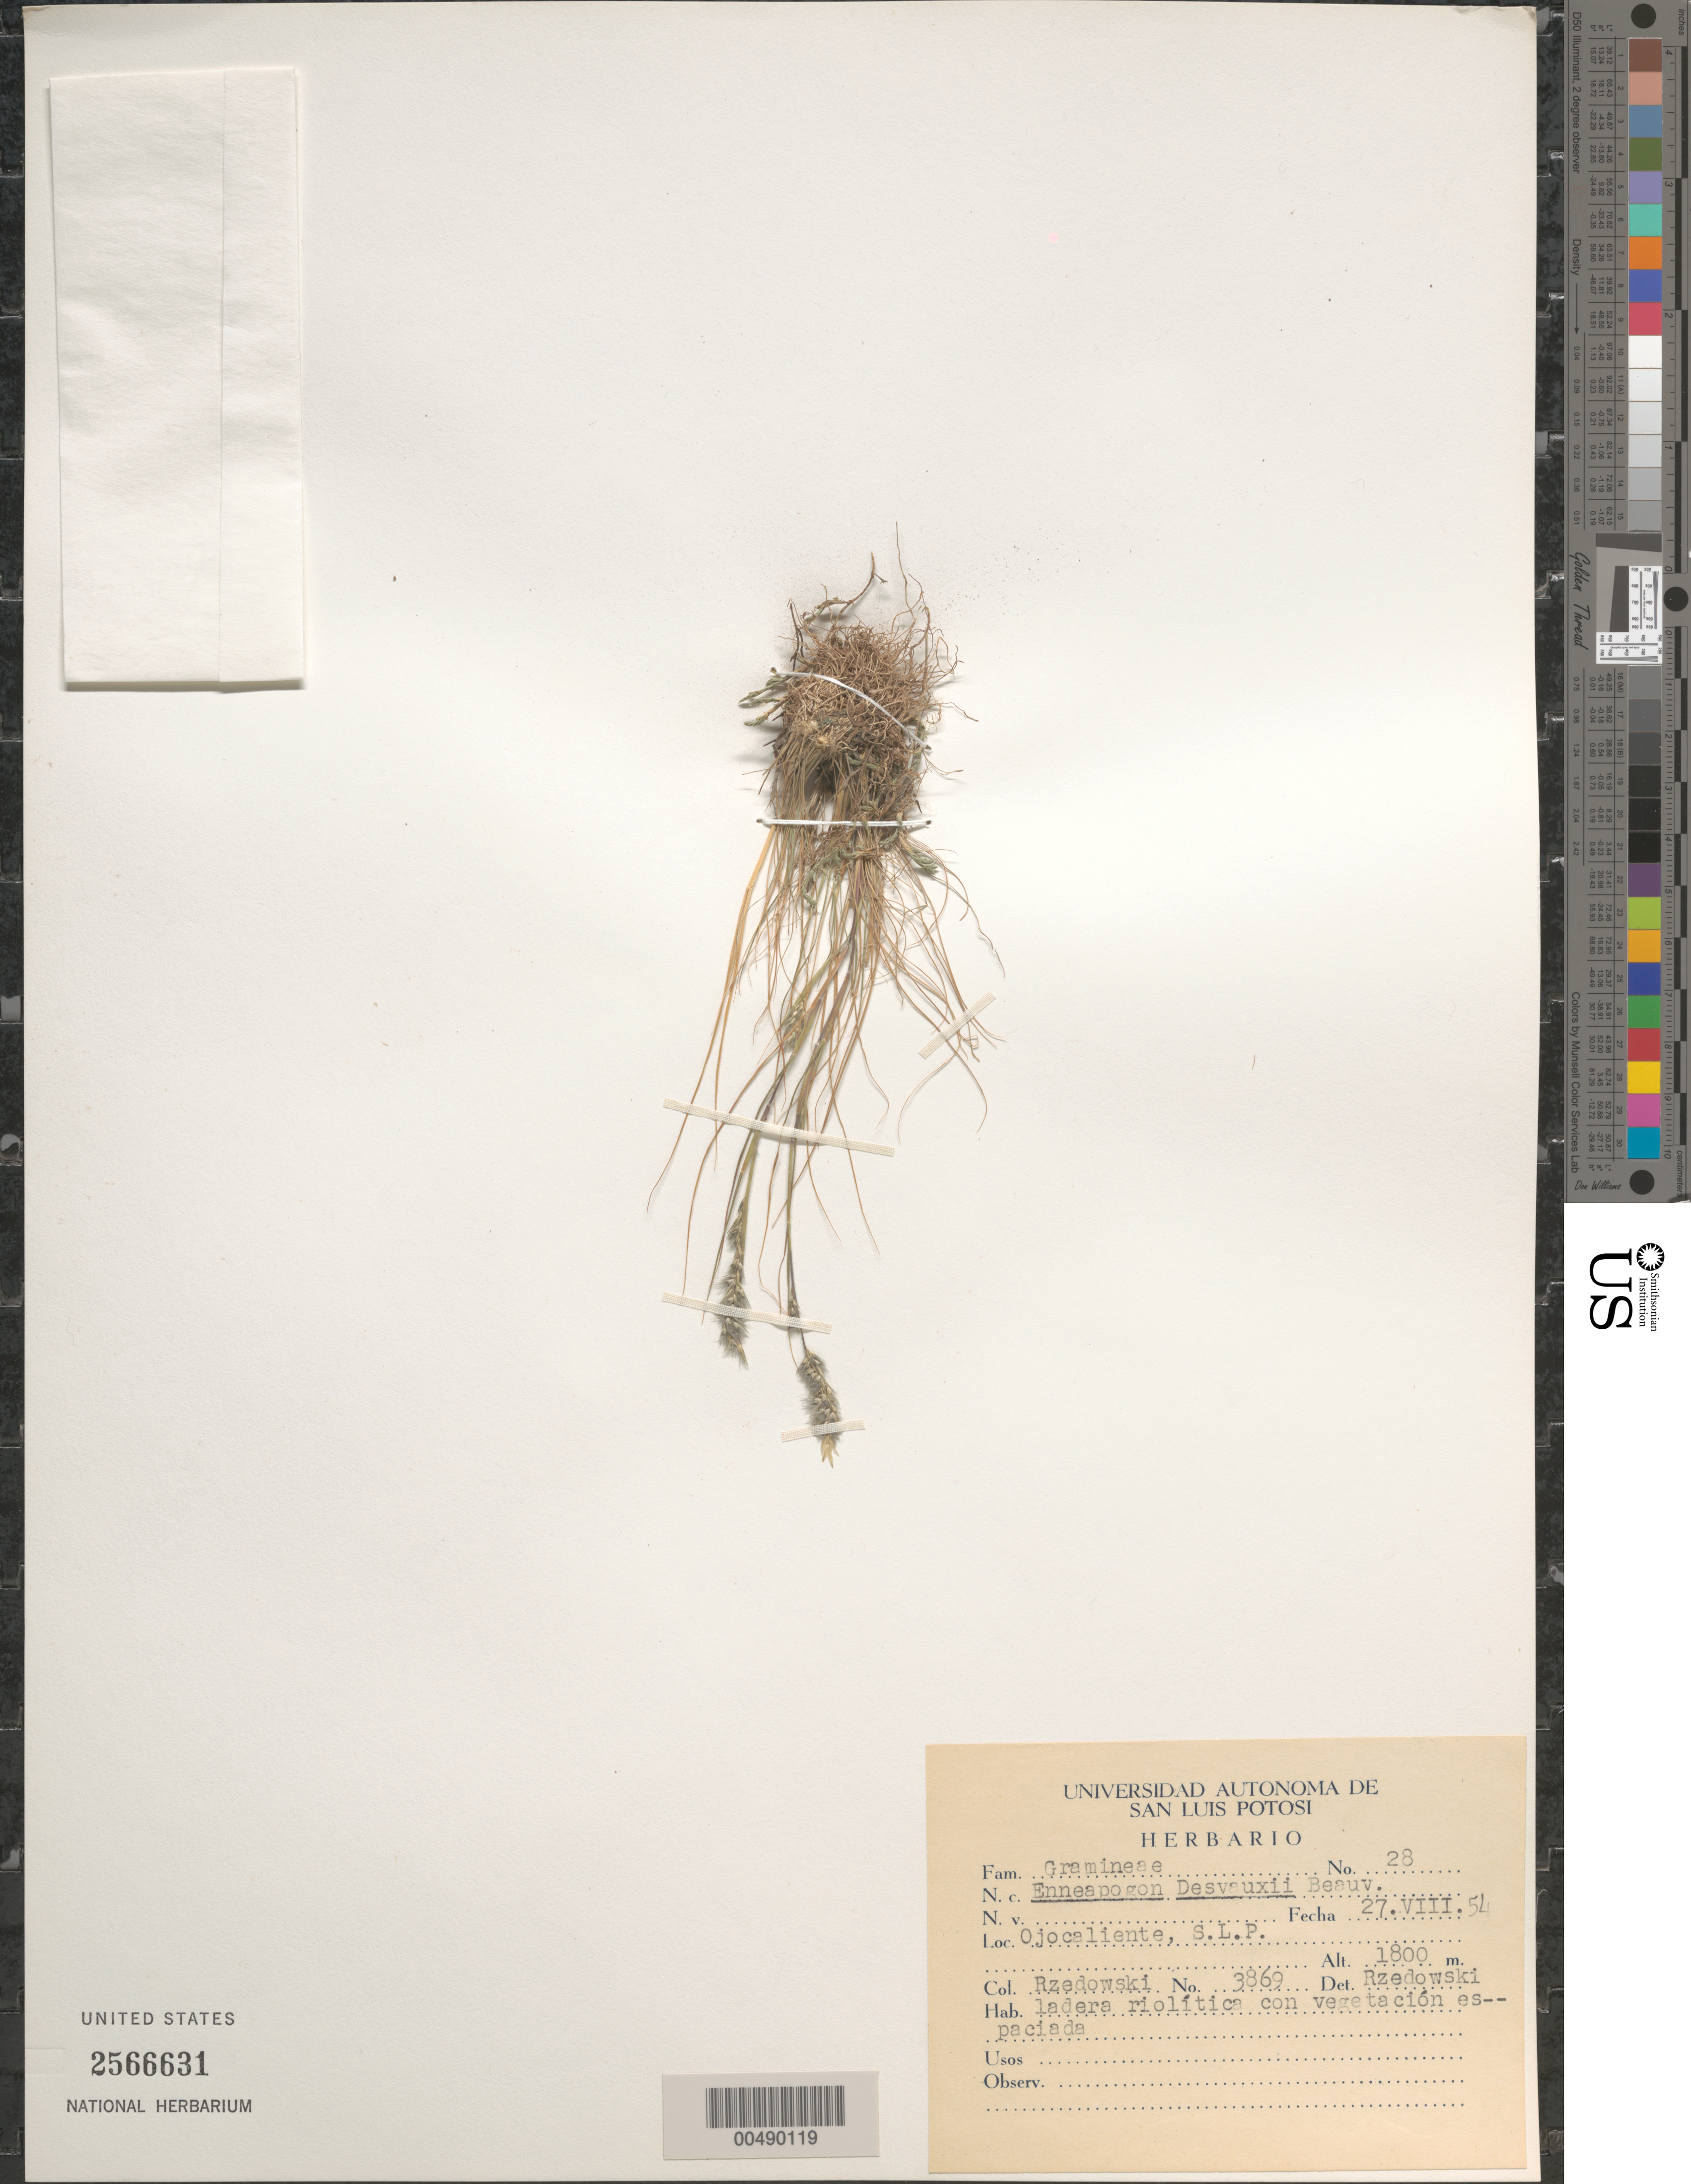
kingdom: Plantae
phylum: Tracheophyta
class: Liliopsida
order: Poales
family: Poaceae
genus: Enneapogon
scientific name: Enneapogon desvauxii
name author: P. Beauv.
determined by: Rzedowski, J.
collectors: J. Rzedowski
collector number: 3869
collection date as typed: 27 Aug 1954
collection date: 1954-08-27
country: Mexico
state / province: San Luis Potosi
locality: Ojocaliente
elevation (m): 1800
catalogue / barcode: US 2566631